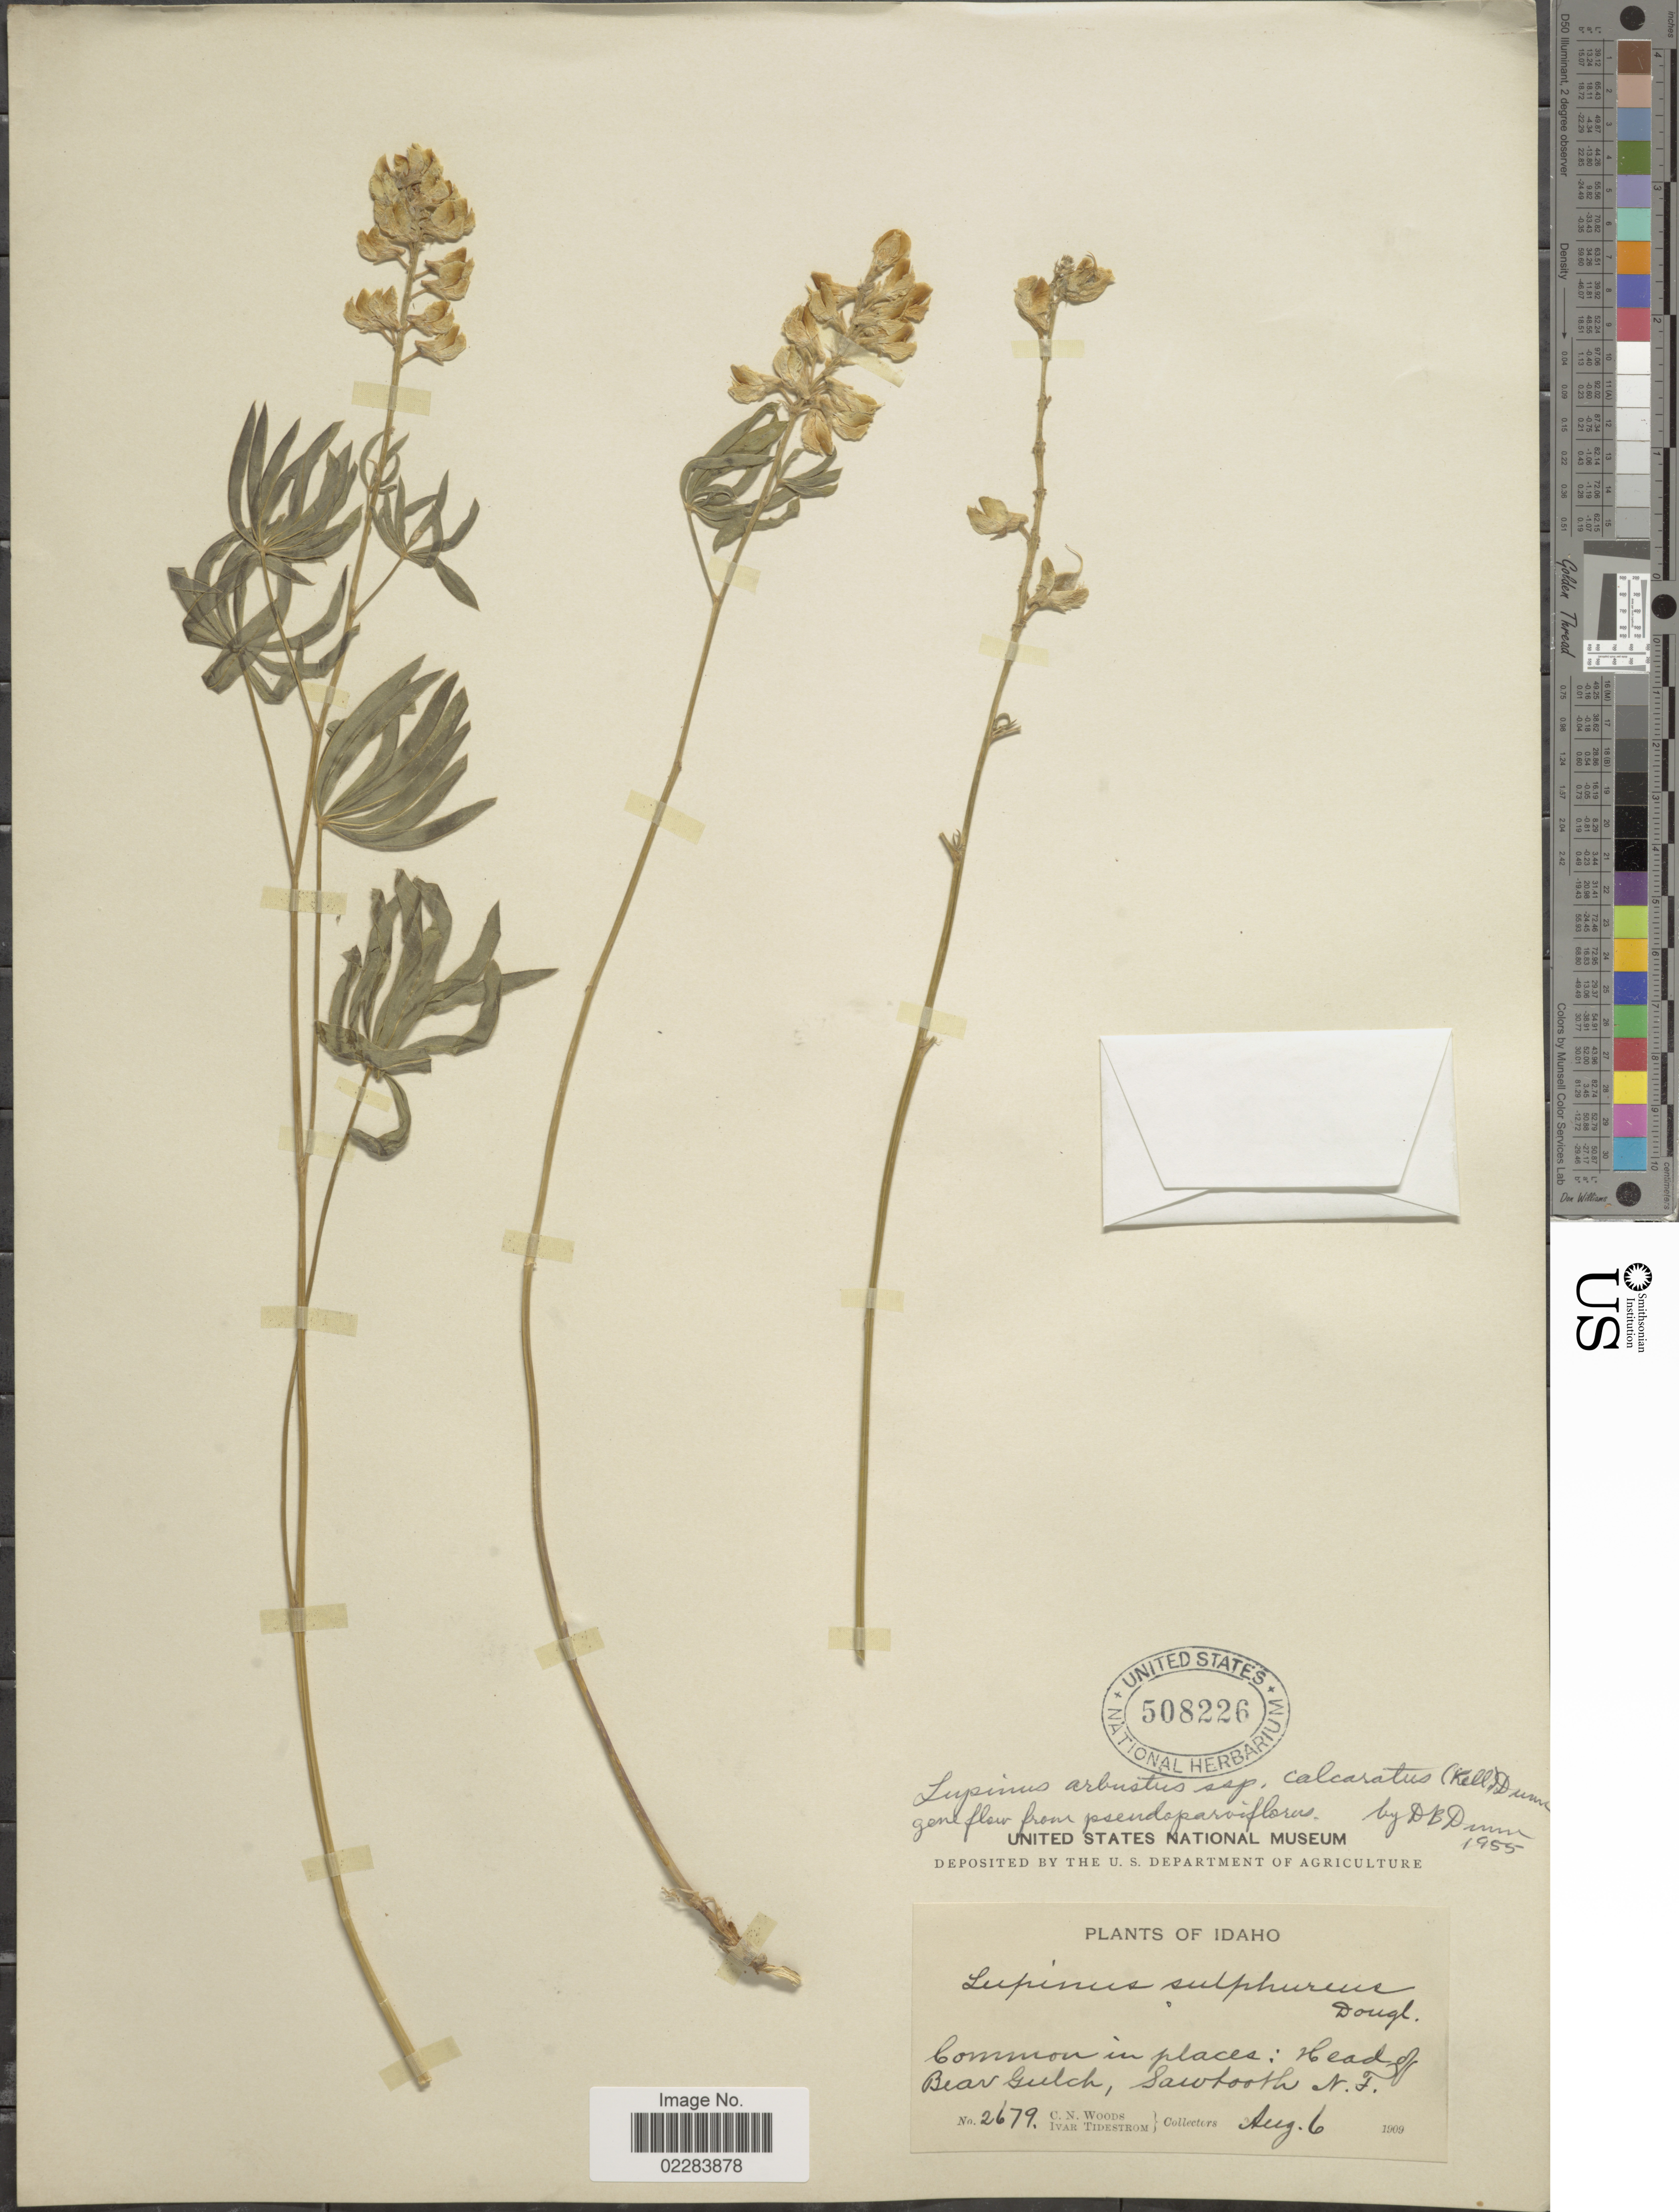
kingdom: Plantae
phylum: Tracheophyta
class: Magnoliopsida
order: Fabales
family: Fabaceae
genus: Lupinus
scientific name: Lupinus arbustus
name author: Lindl.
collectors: C. Woods & I. F. Tidestrom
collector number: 2679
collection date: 1909-08-06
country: United States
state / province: Idaho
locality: Common in places: Head of Bear Gulch, Sawtooth N.F.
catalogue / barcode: US 508226